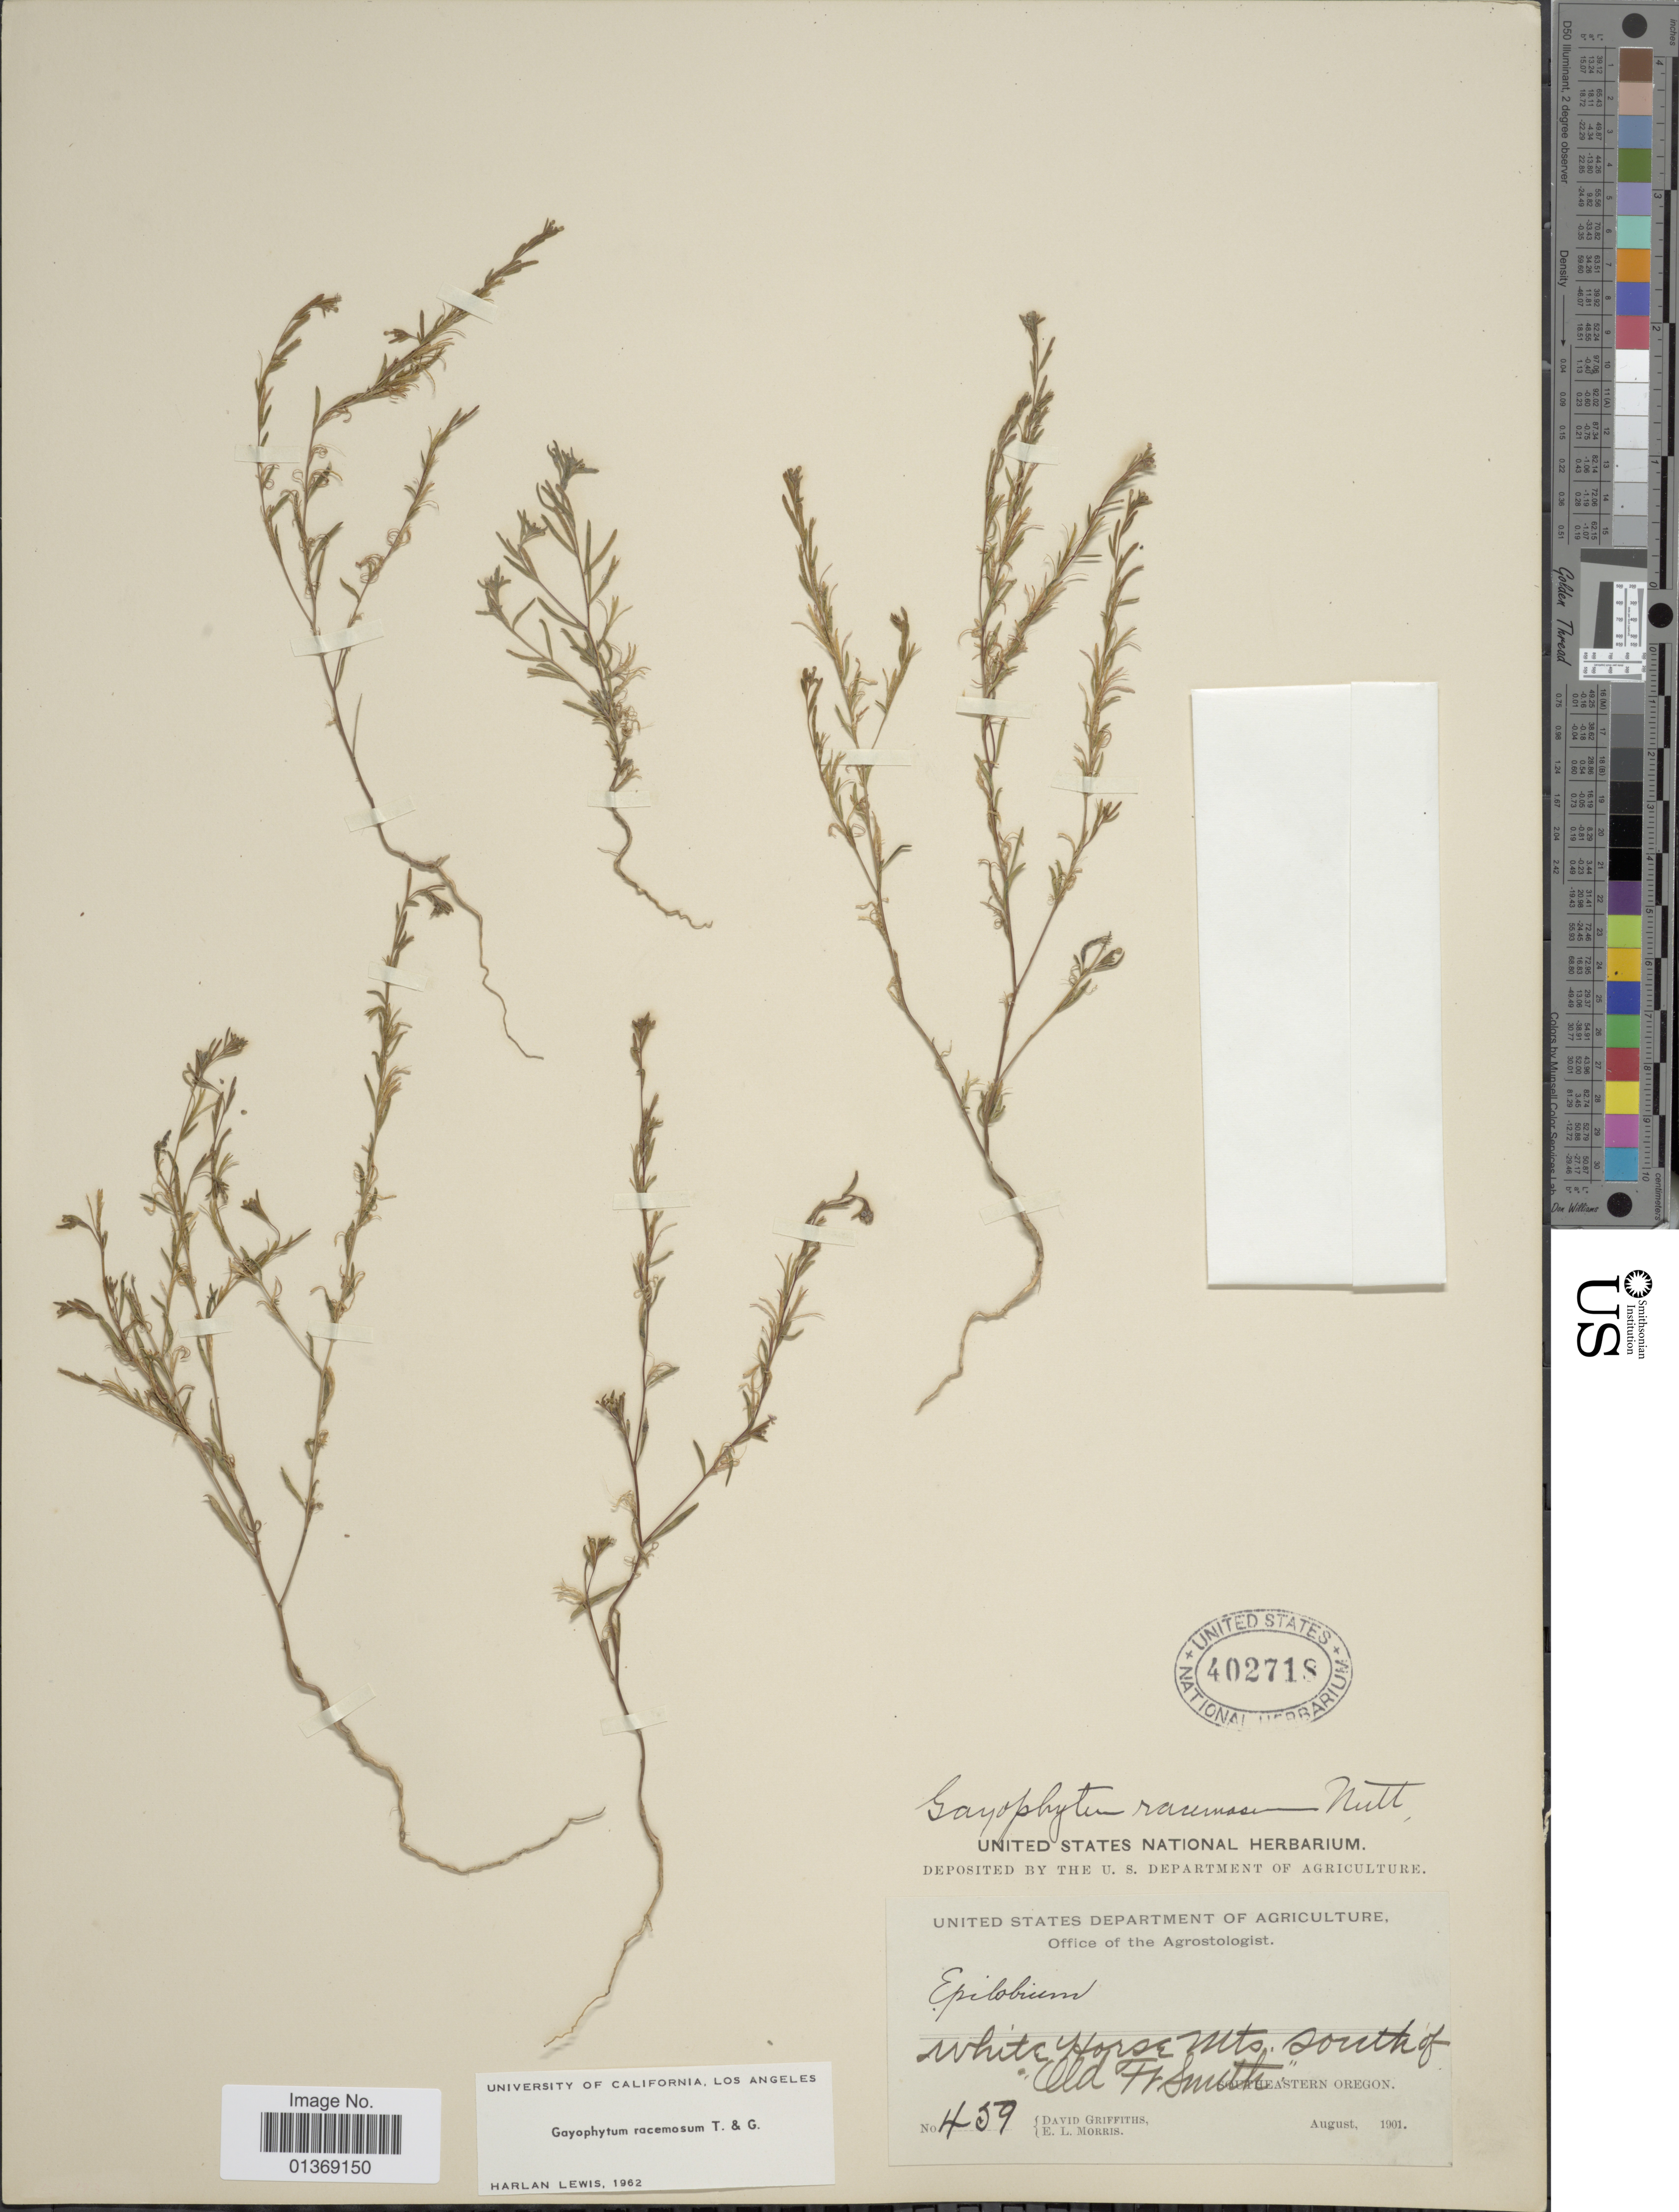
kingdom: Plantae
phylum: Tracheophyta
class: Magnoliopsida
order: Myrtales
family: Onagraceae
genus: Gayophytum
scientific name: Gayophytum racemosum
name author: Torr. & A. Gray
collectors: D. Griffiths & E. Morris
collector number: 459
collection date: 1901-08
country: United States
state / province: Oregon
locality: White Horse Mts. south of Old Fr Smith, Eastern Oregon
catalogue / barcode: US 402718